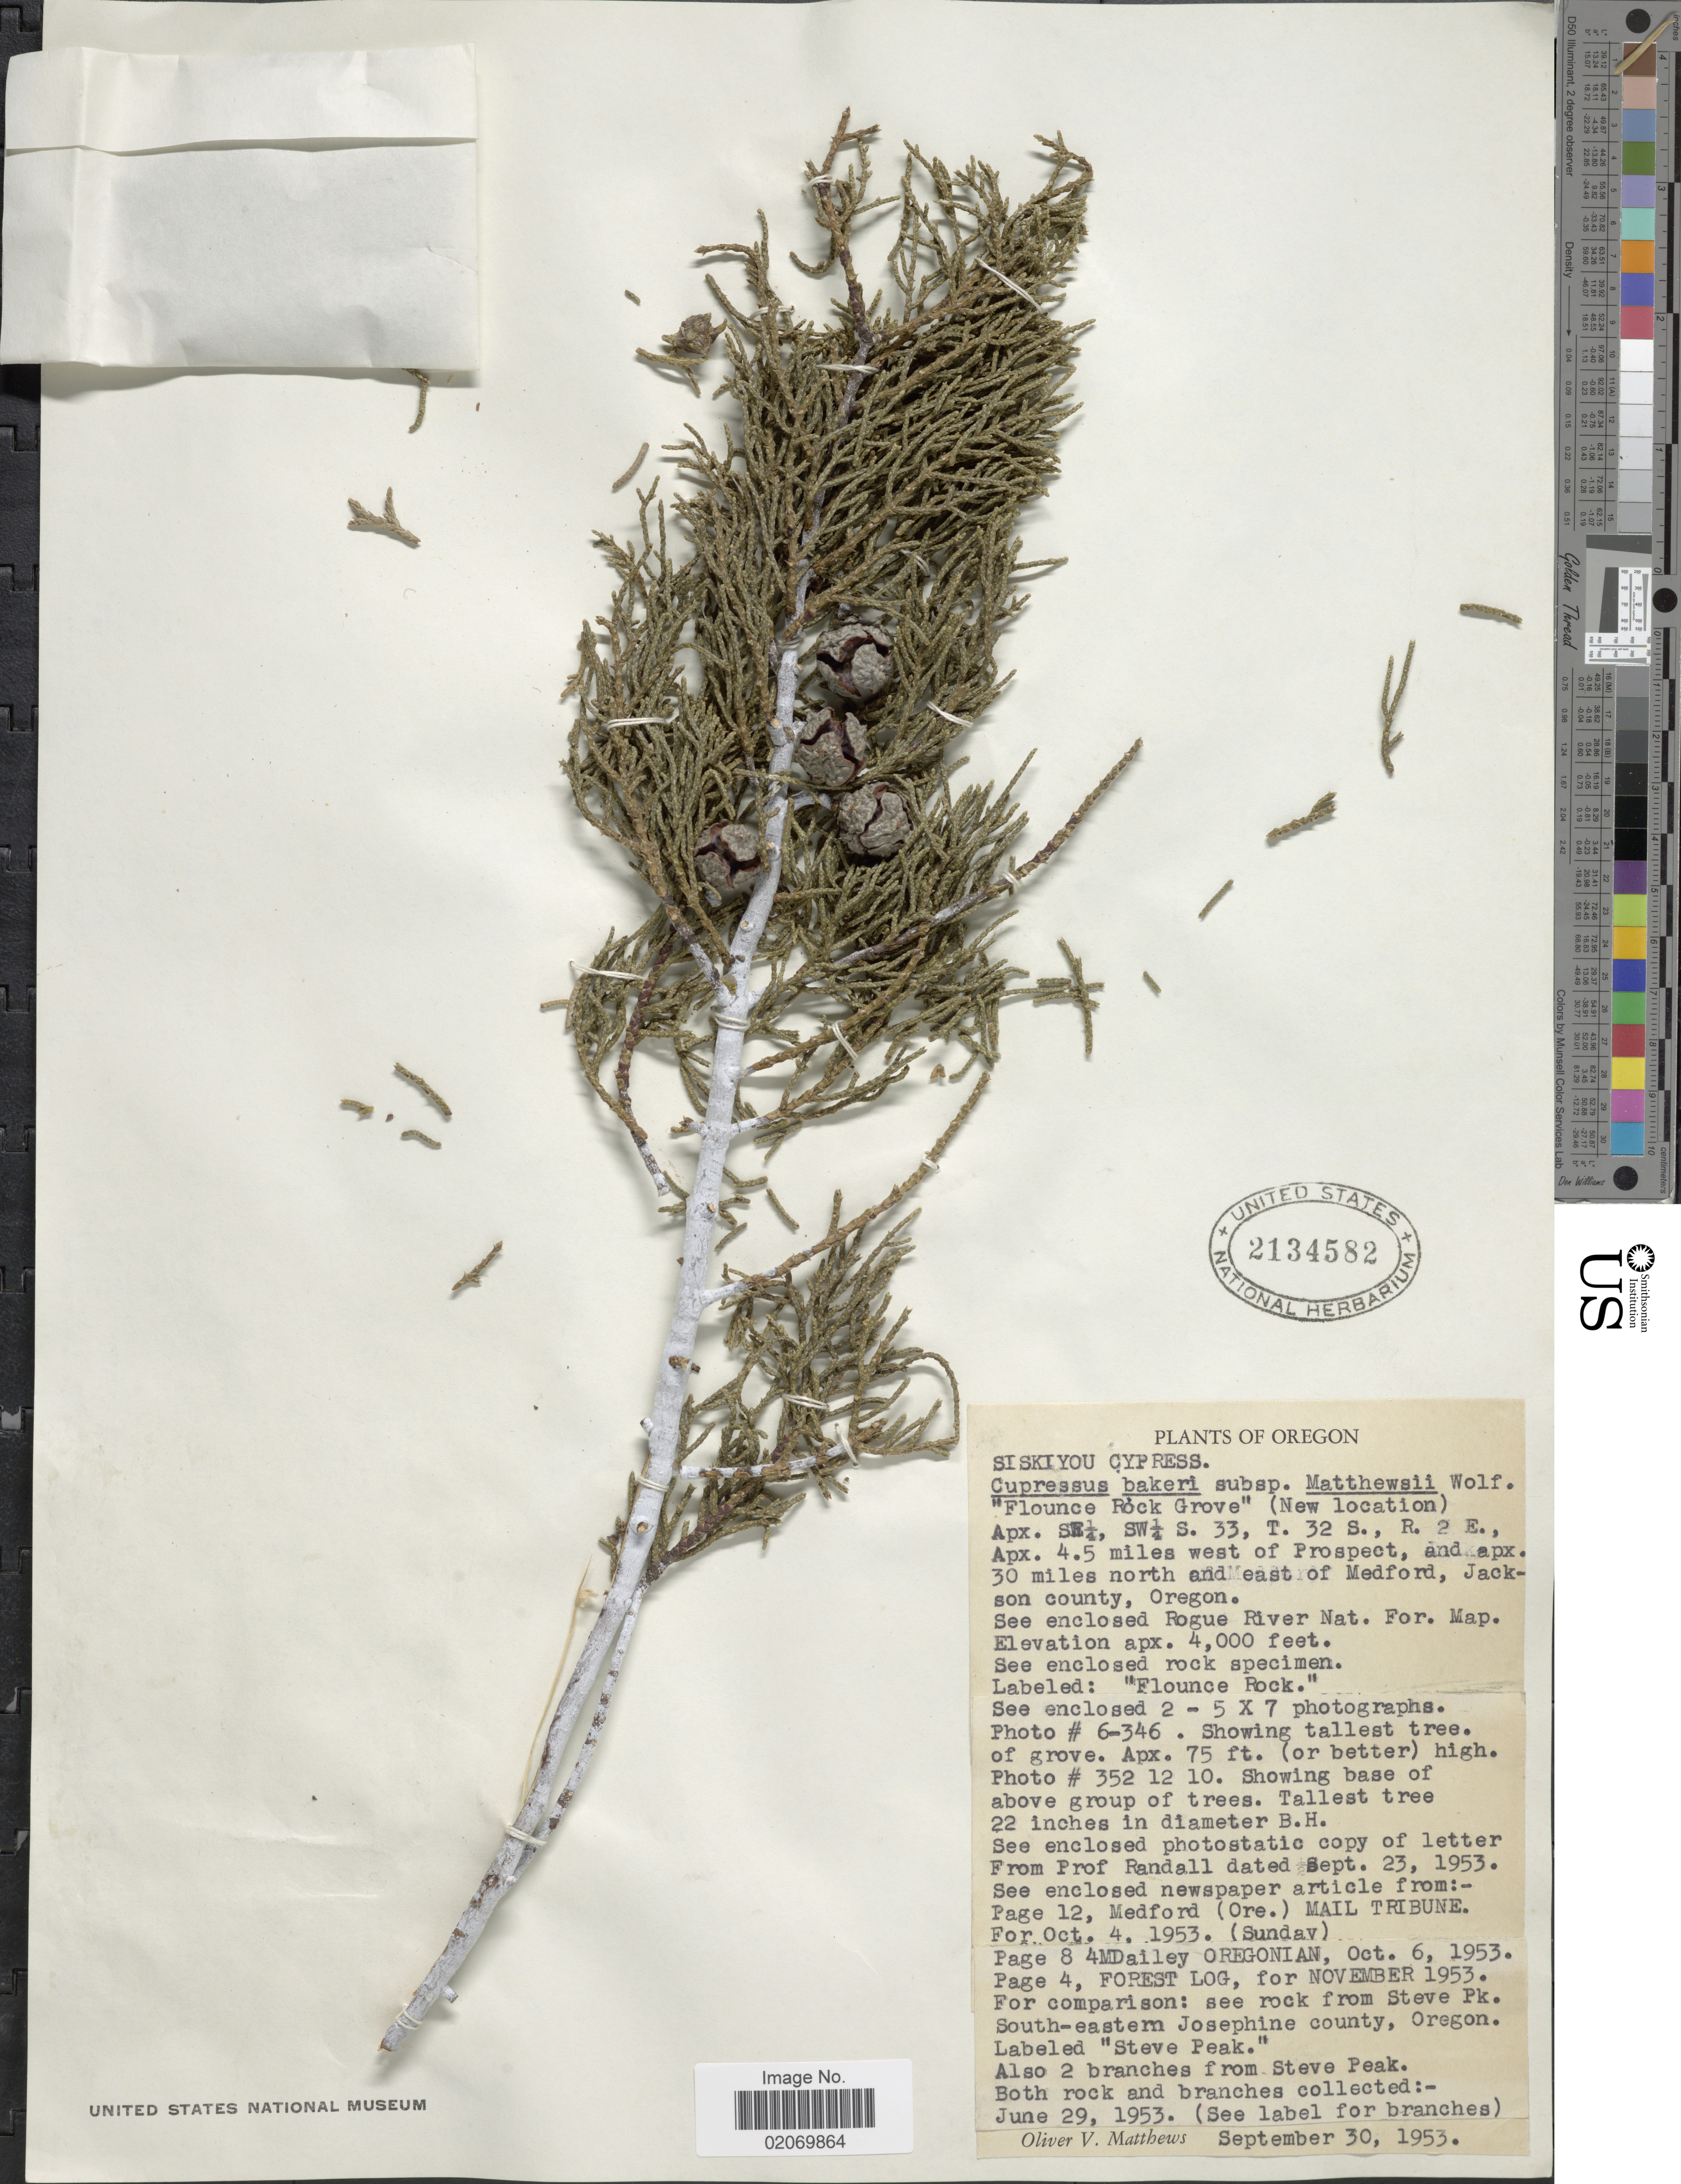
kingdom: Plantae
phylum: Tracheophyta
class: Pinopsida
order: Pinales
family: Cupressaceae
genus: Hesperocyparis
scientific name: Hesperocyparis bakeri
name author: (Jeps.) Bartel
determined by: (US) Smithsonian Institution - National Museum of Natural History - Department of Botany (UNITED STATES)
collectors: O. V. Matthews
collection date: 1953-09-30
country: United States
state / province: Oregon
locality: Siskiyou Cypress, 'Flounce Rock Grove'.Apx SE¼, SW¼ S. 33, T 33, T.32 S., R 2 E., Apx 4.5 miles west of Prospect, and apx 30 miles north and east of Medford, Jackson county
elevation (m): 1219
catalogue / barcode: US 2134582